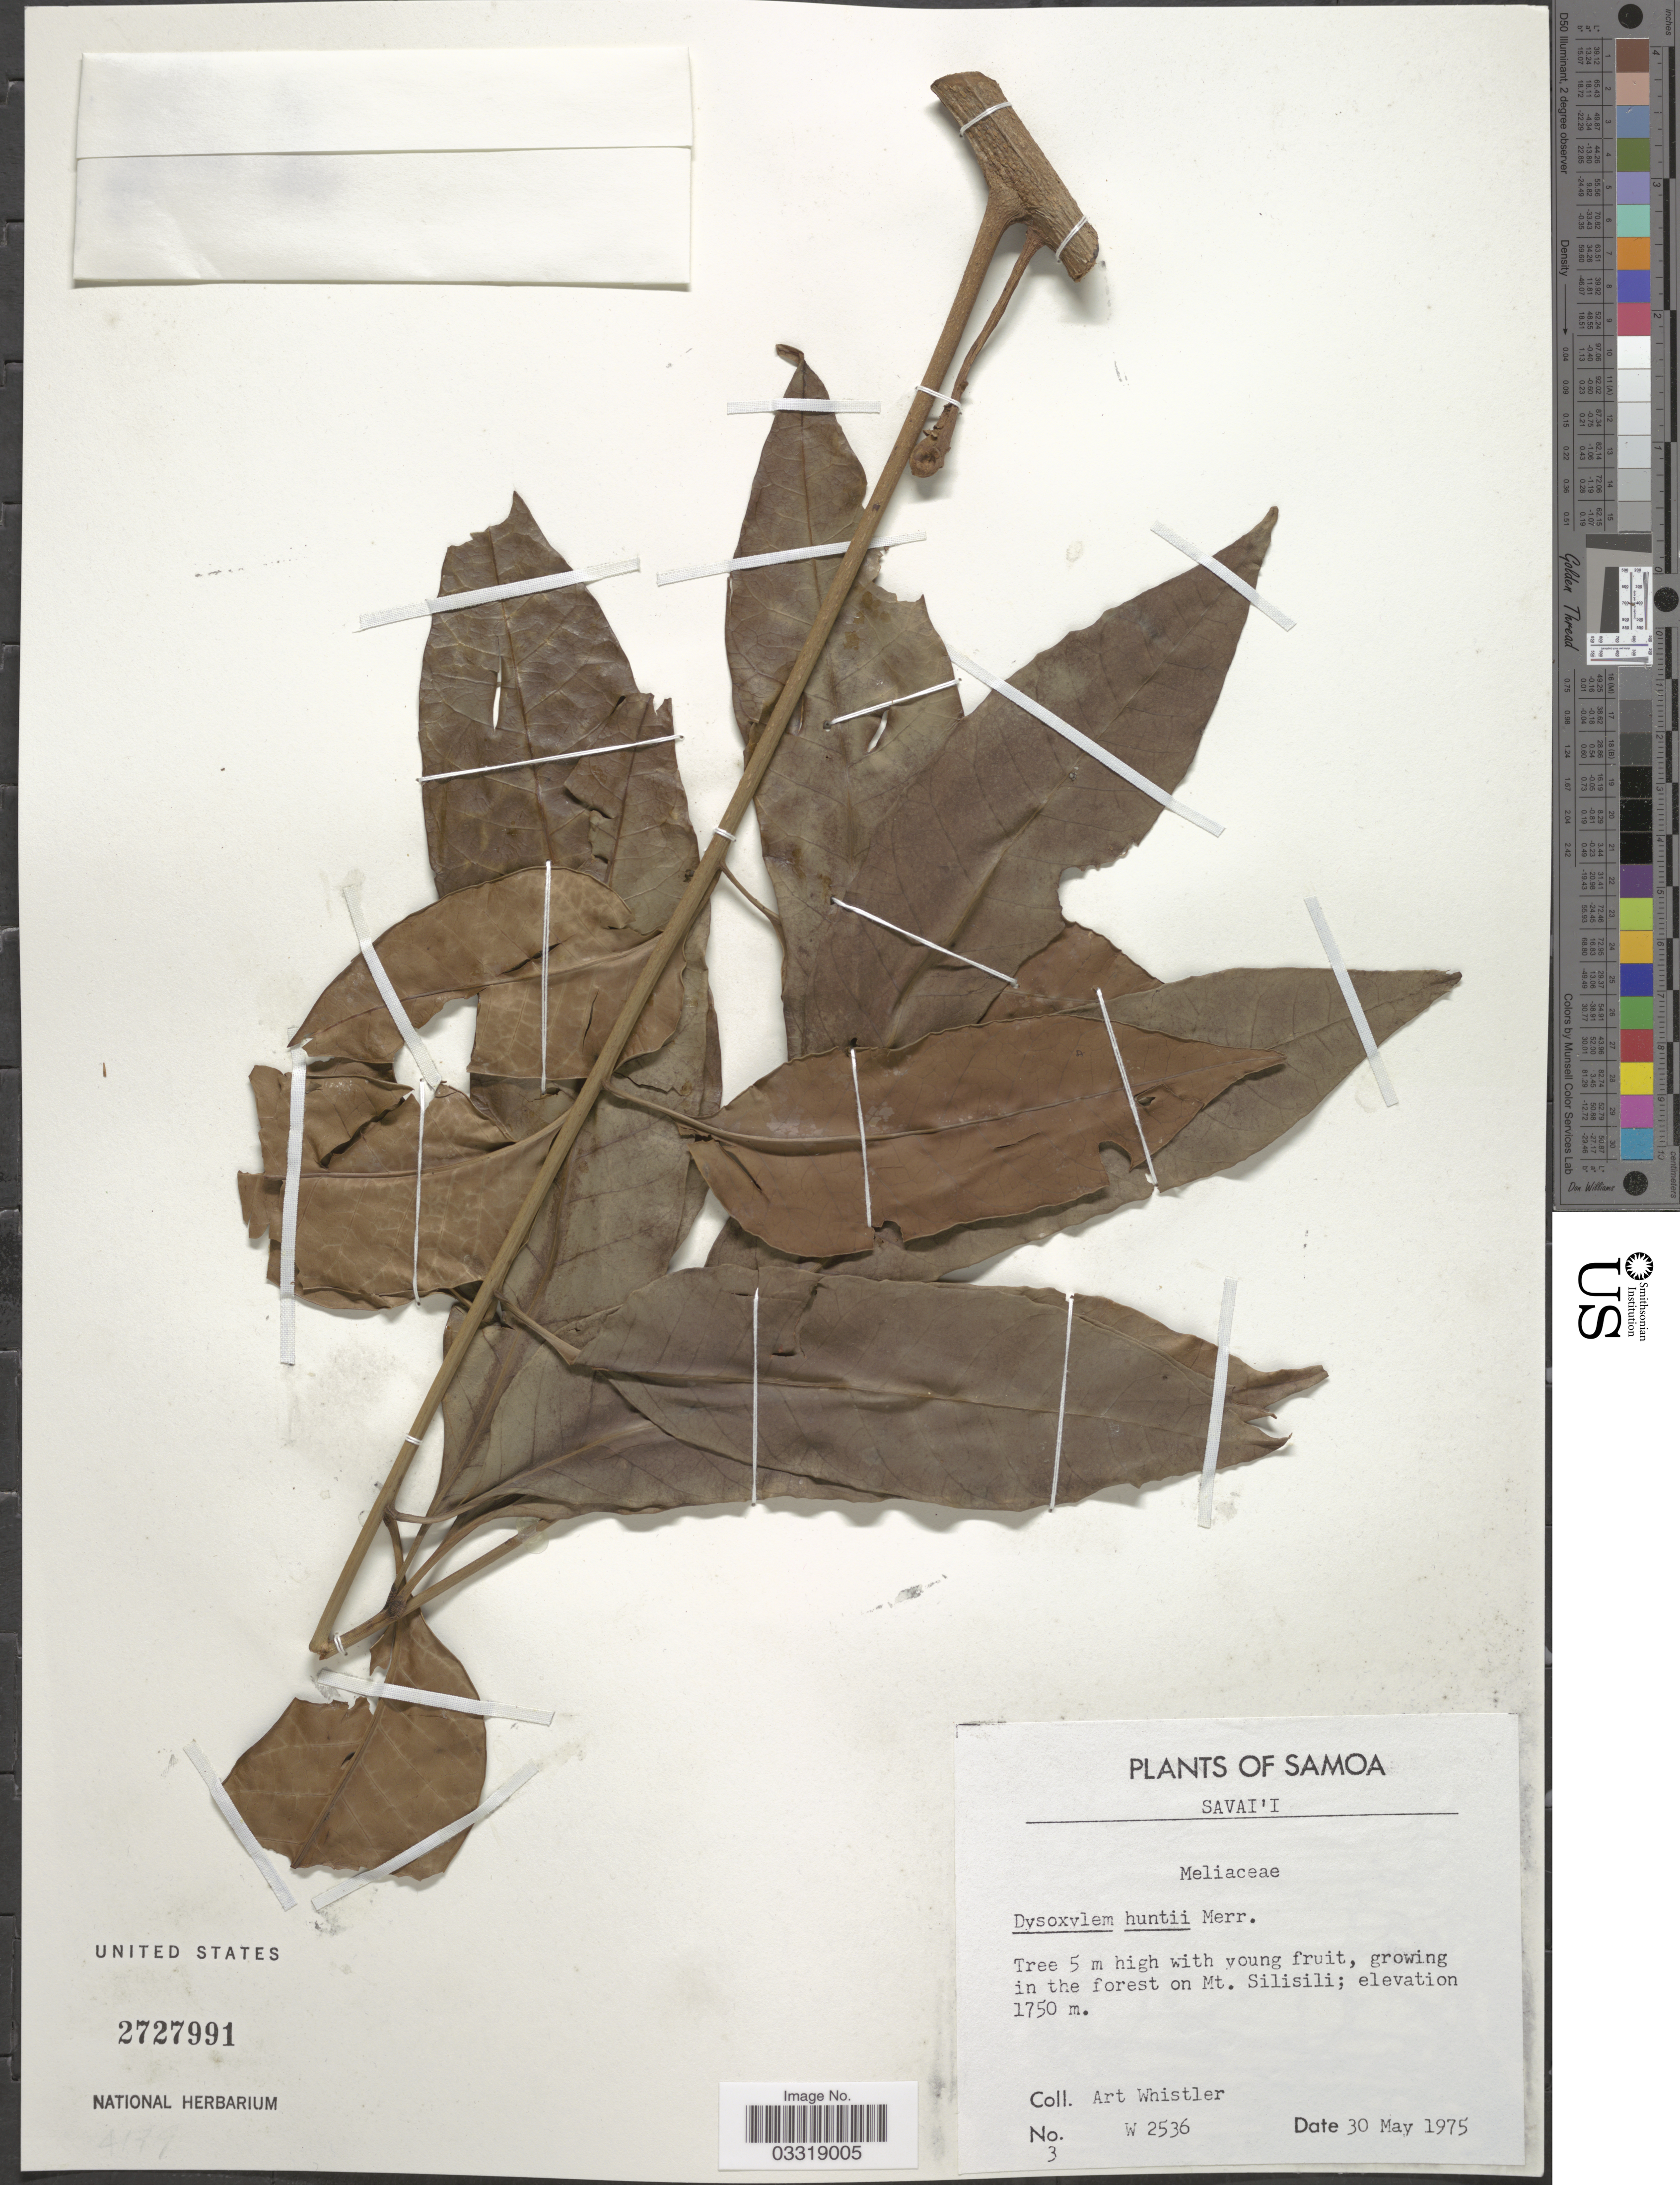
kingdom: Plantae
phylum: Tracheophyta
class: Magnoliopsida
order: Sapindales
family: Meliaceae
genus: Didymocheton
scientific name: Didymocheton huntii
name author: (Merr. ex Setch.) Harms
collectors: A. Whistler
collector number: W 2536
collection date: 1975-05-30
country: Samoa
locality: Samoa. Savai'i. Mt. Silisili.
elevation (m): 1750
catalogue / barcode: US 2727991